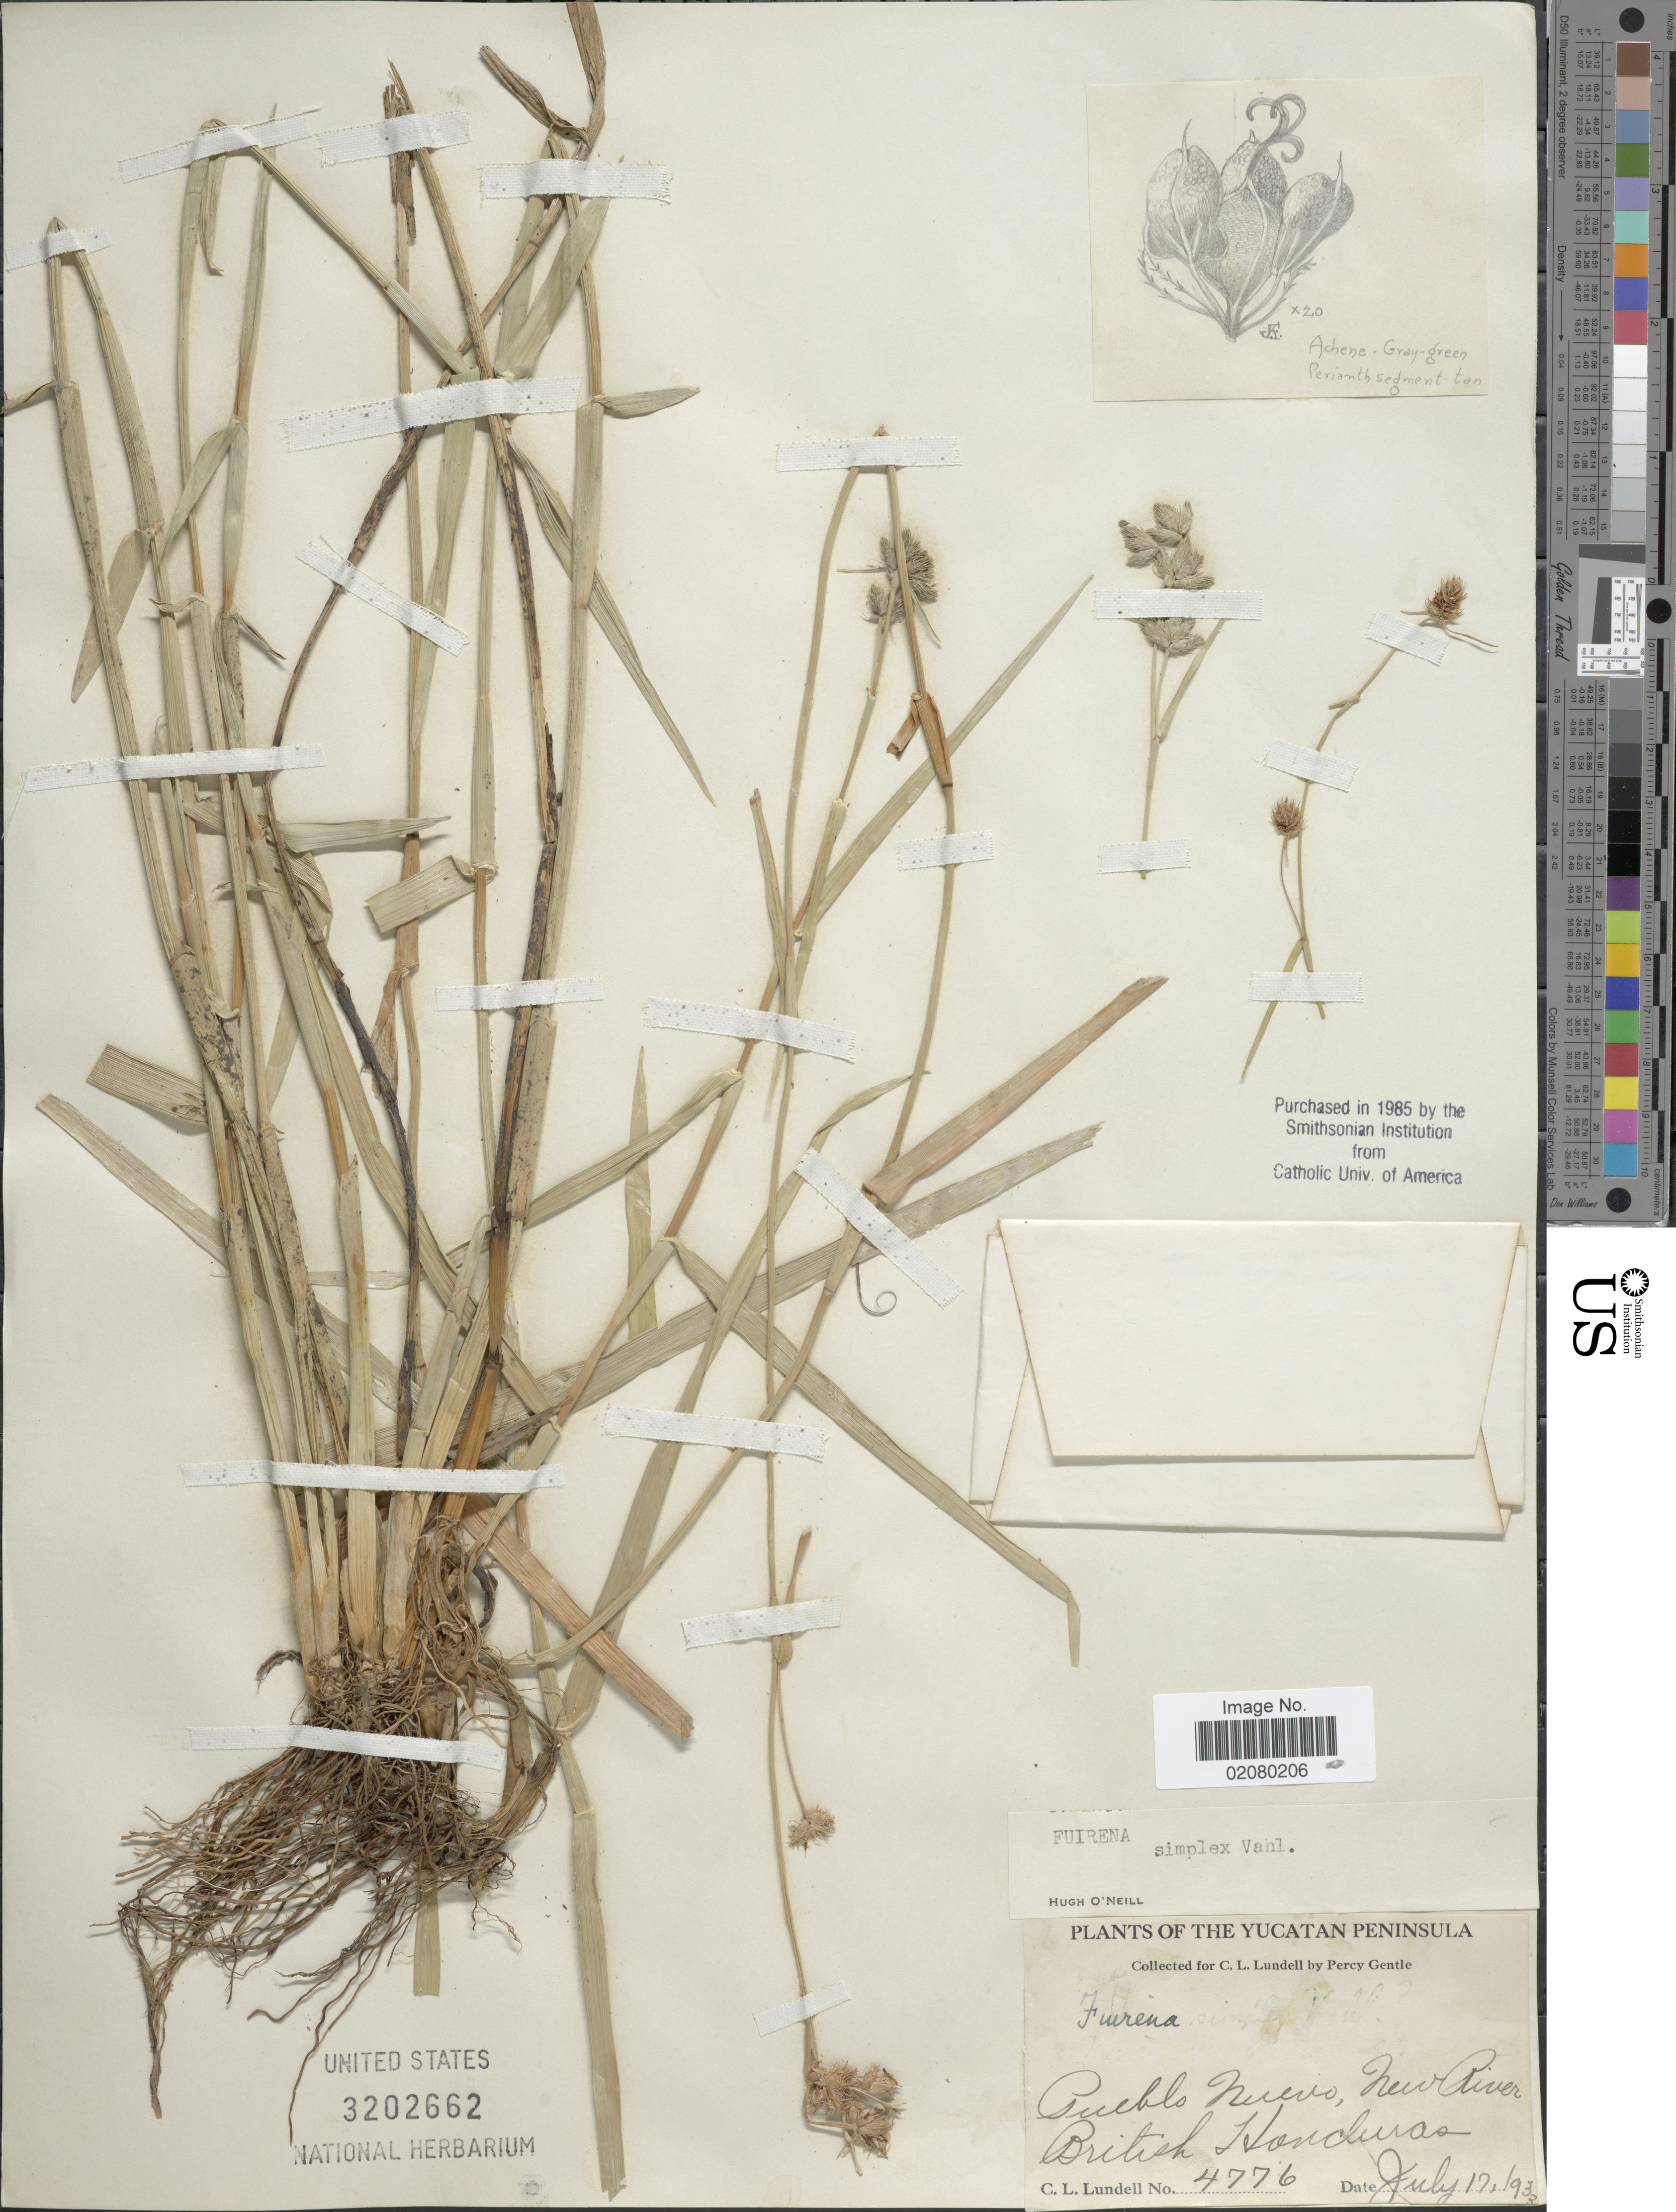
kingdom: Plantae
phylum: Tracheophyta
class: Liliopsida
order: Poales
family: Cyperaceae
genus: Fuirena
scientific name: Fuirena simplex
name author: Vahl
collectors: C. L. Lundell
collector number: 4776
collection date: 1933-07-17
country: Belize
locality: Yucatan Peninsula. Pueblo Nuevo, New River. British Honduras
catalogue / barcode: US 3202662